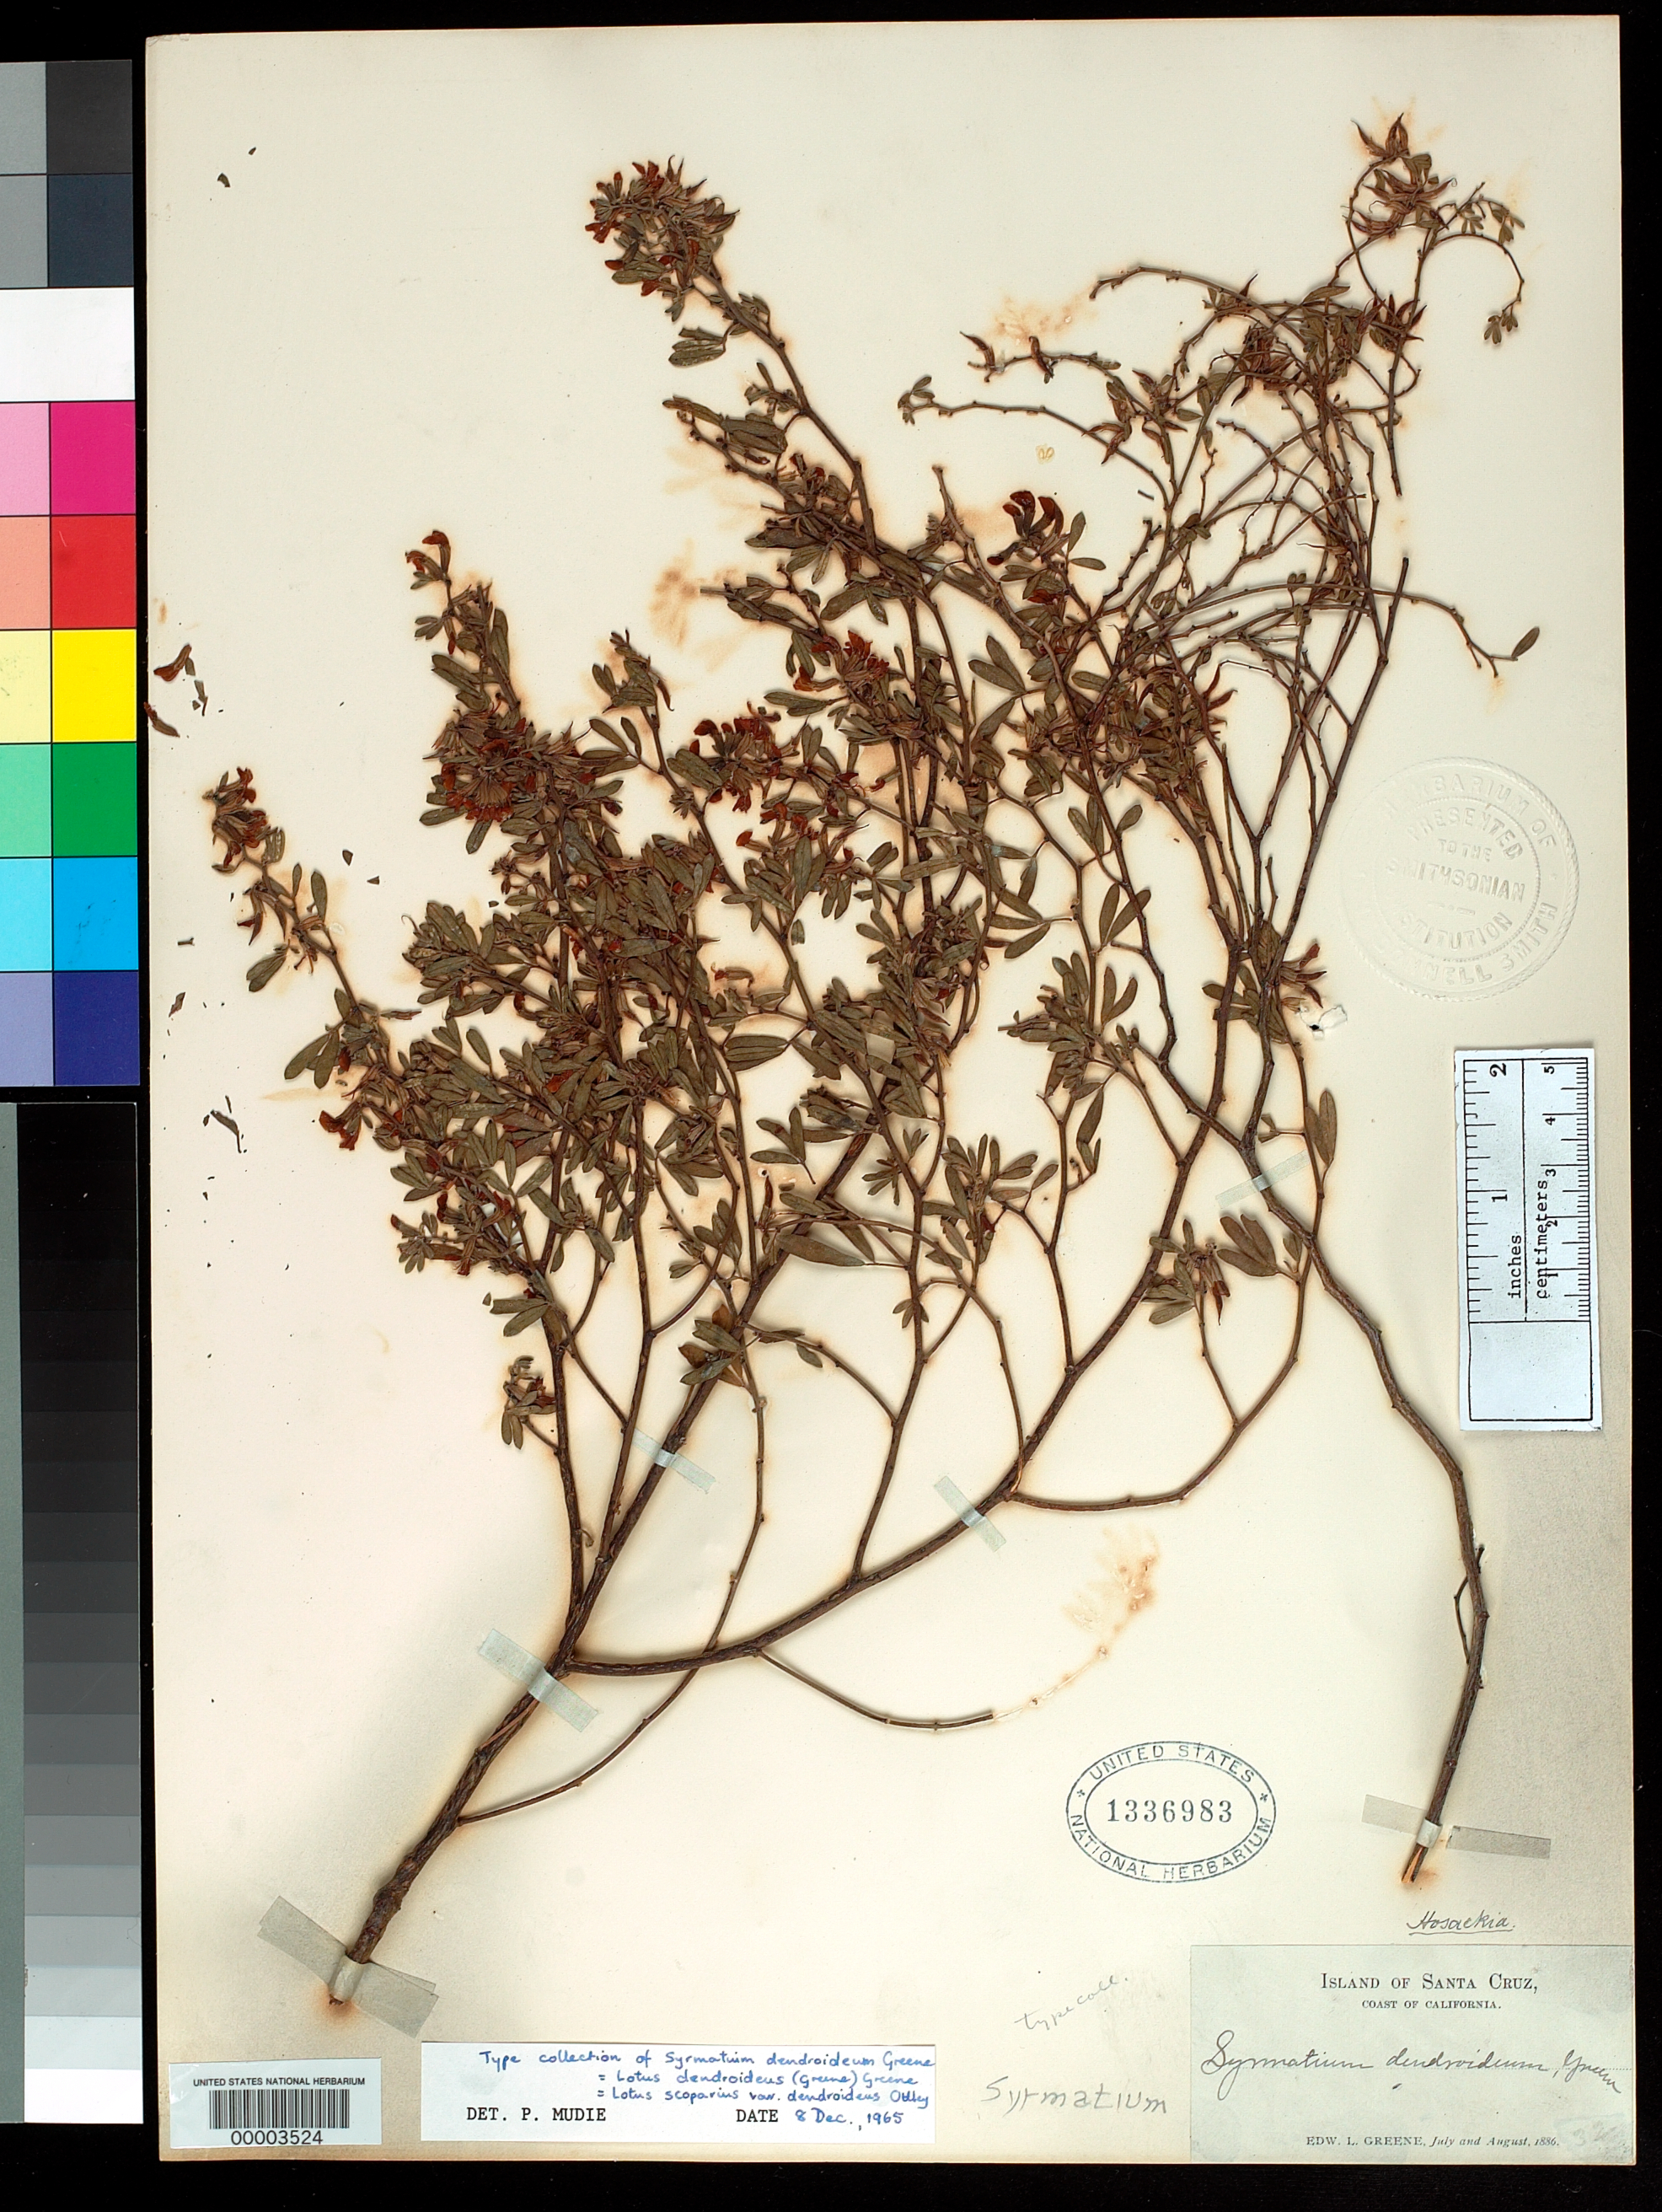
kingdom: Plantae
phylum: Tracheophyta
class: Magnoliopsida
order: Fabales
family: Fabaceae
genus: Syrmatium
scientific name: Syrmatium dendroideum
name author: Greene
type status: Isotype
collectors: E. L. Greene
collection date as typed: Jul 1886 to -- Aug 1886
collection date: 1886-07/1886-08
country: United States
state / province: California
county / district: Santa Barbara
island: Santa Cruz Island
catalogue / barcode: US 1336983